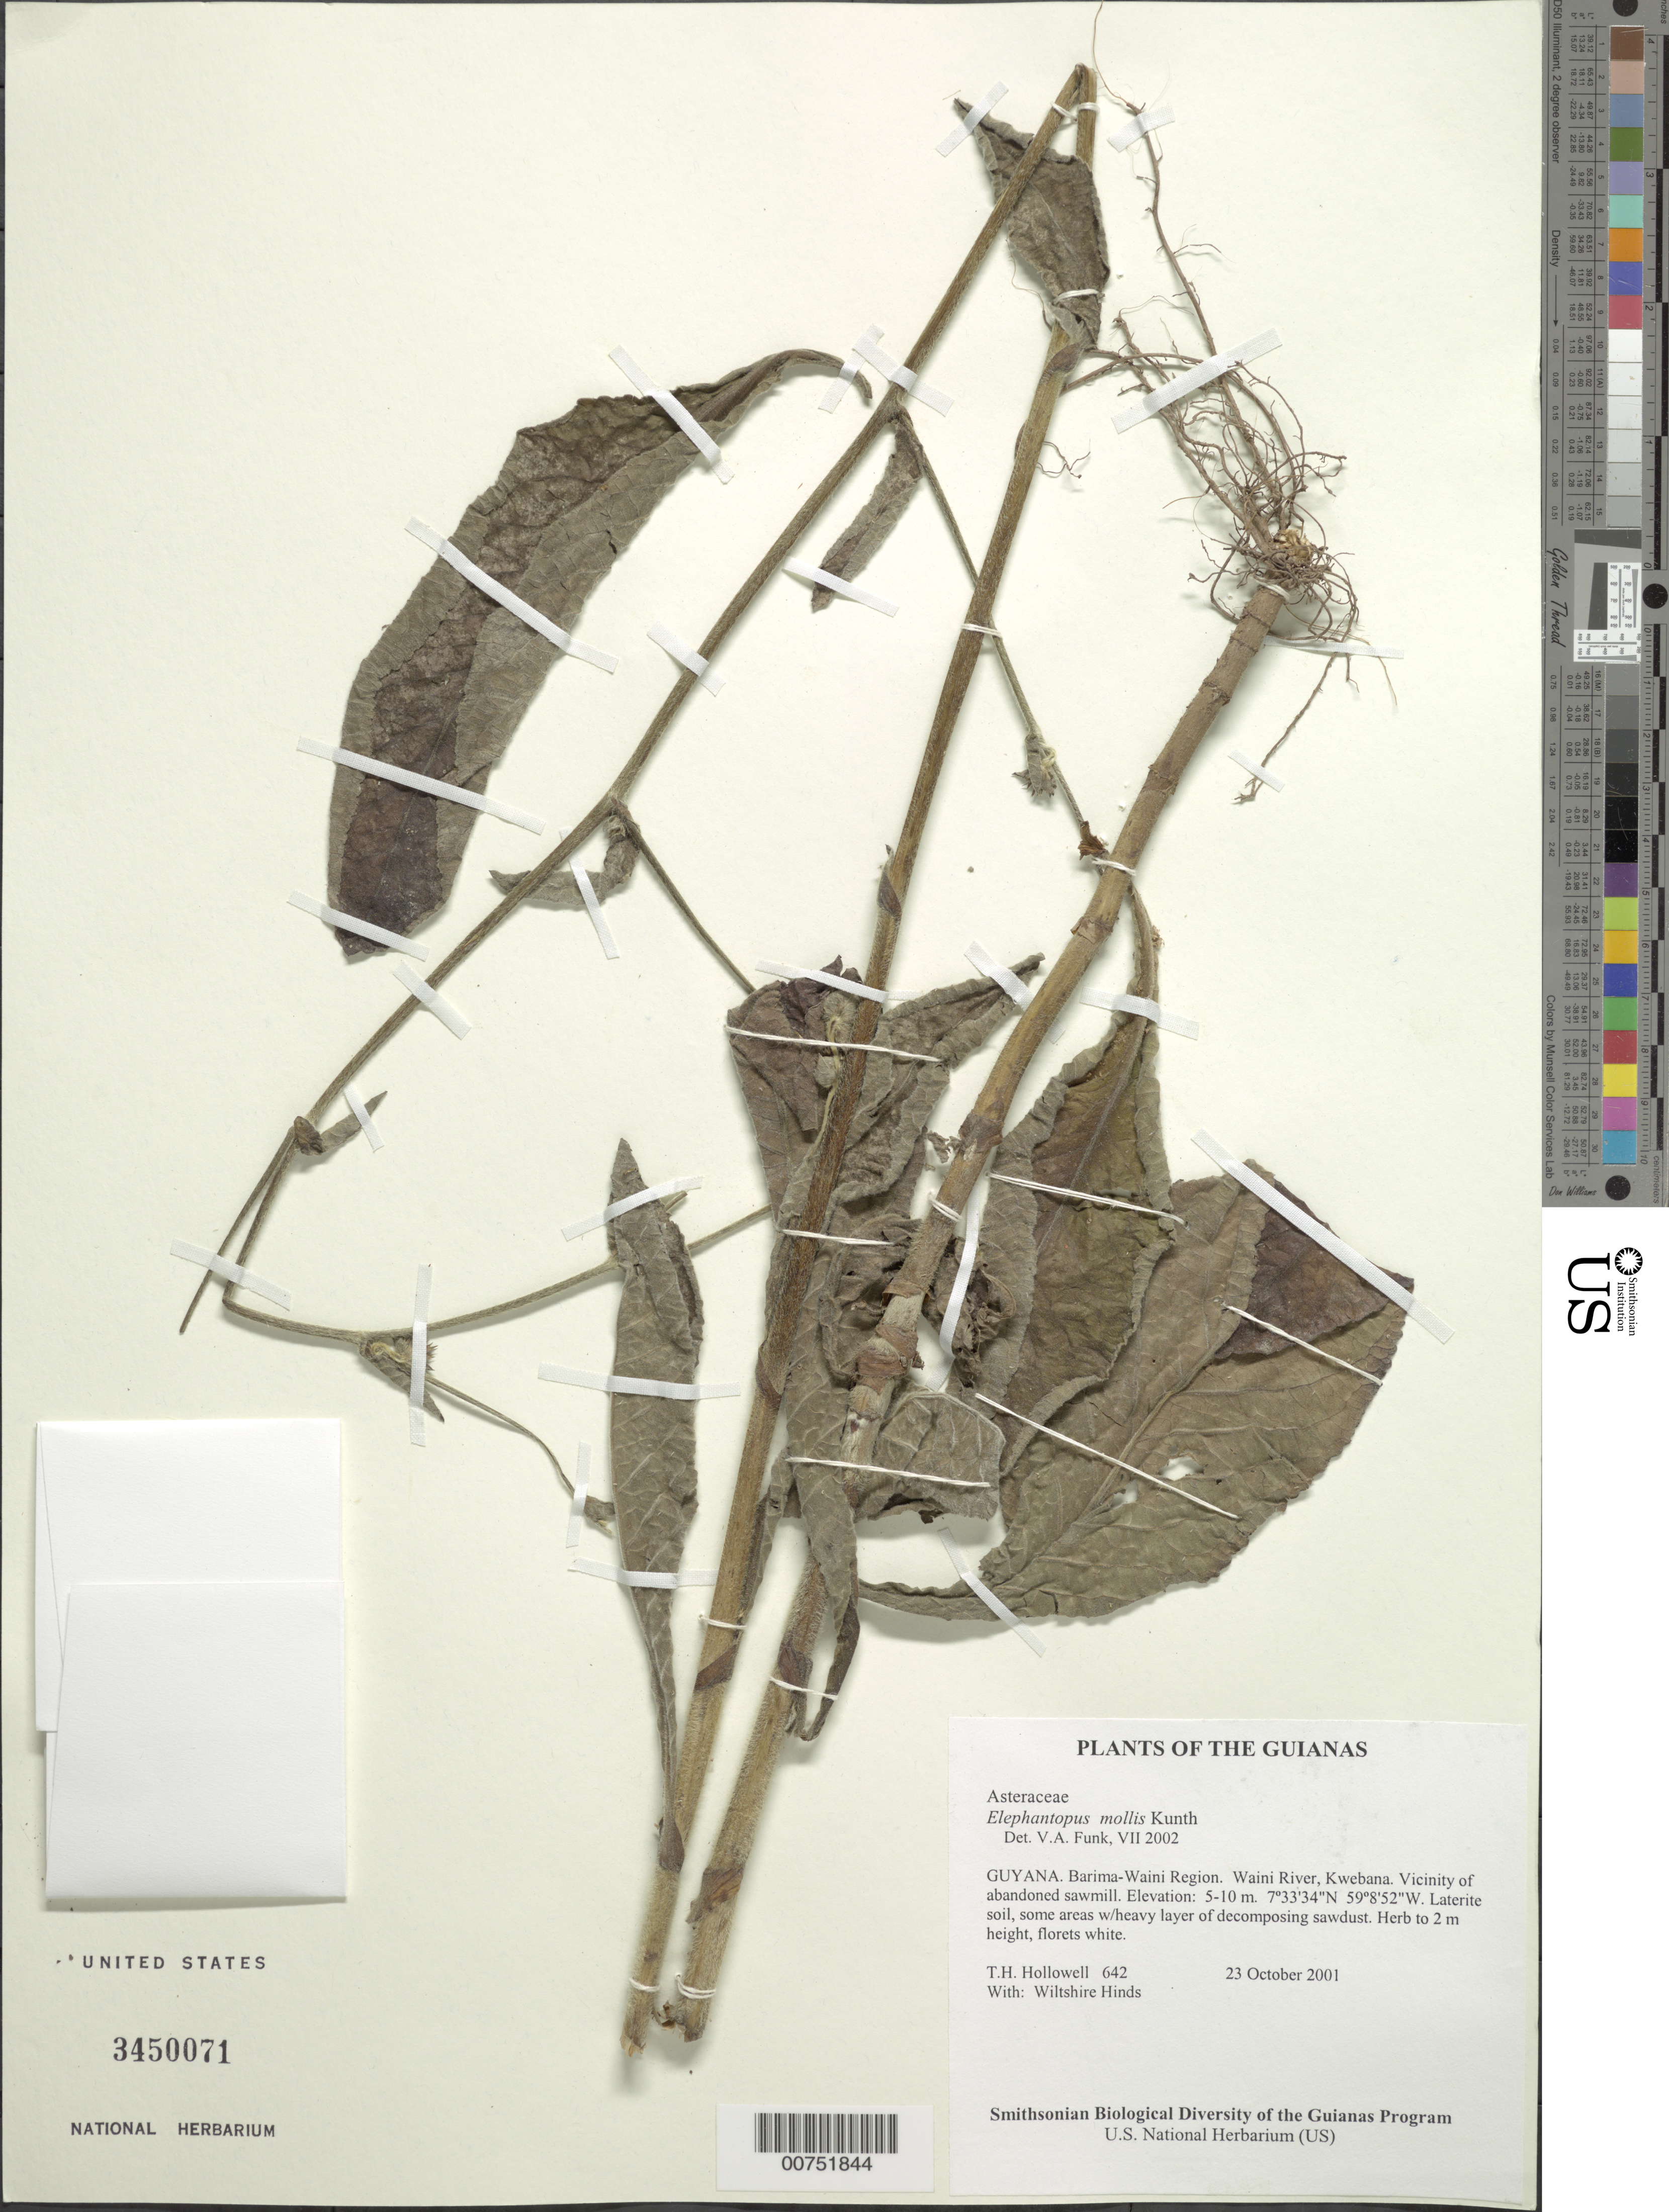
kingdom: Plantae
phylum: Tracheophyta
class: Magnoliopsida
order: Asterales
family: Asteraceae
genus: Elephantopus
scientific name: Elephantopus mollis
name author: Kunth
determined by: Funk, Vicki A., (BOT), Smithsonian Institution - National Museum of Natural History (UNITED STATES)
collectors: T. Hollowell & W. Hinds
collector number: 642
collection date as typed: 23 October 2001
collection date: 2001-10-23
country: Guyana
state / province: Barima-Waini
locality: Waini River, Kwebana. Vicinity of abandoned sawmill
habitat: Laterite soil, some areas w/heavy layer of decomposing sawdust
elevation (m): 5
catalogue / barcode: US 3450071